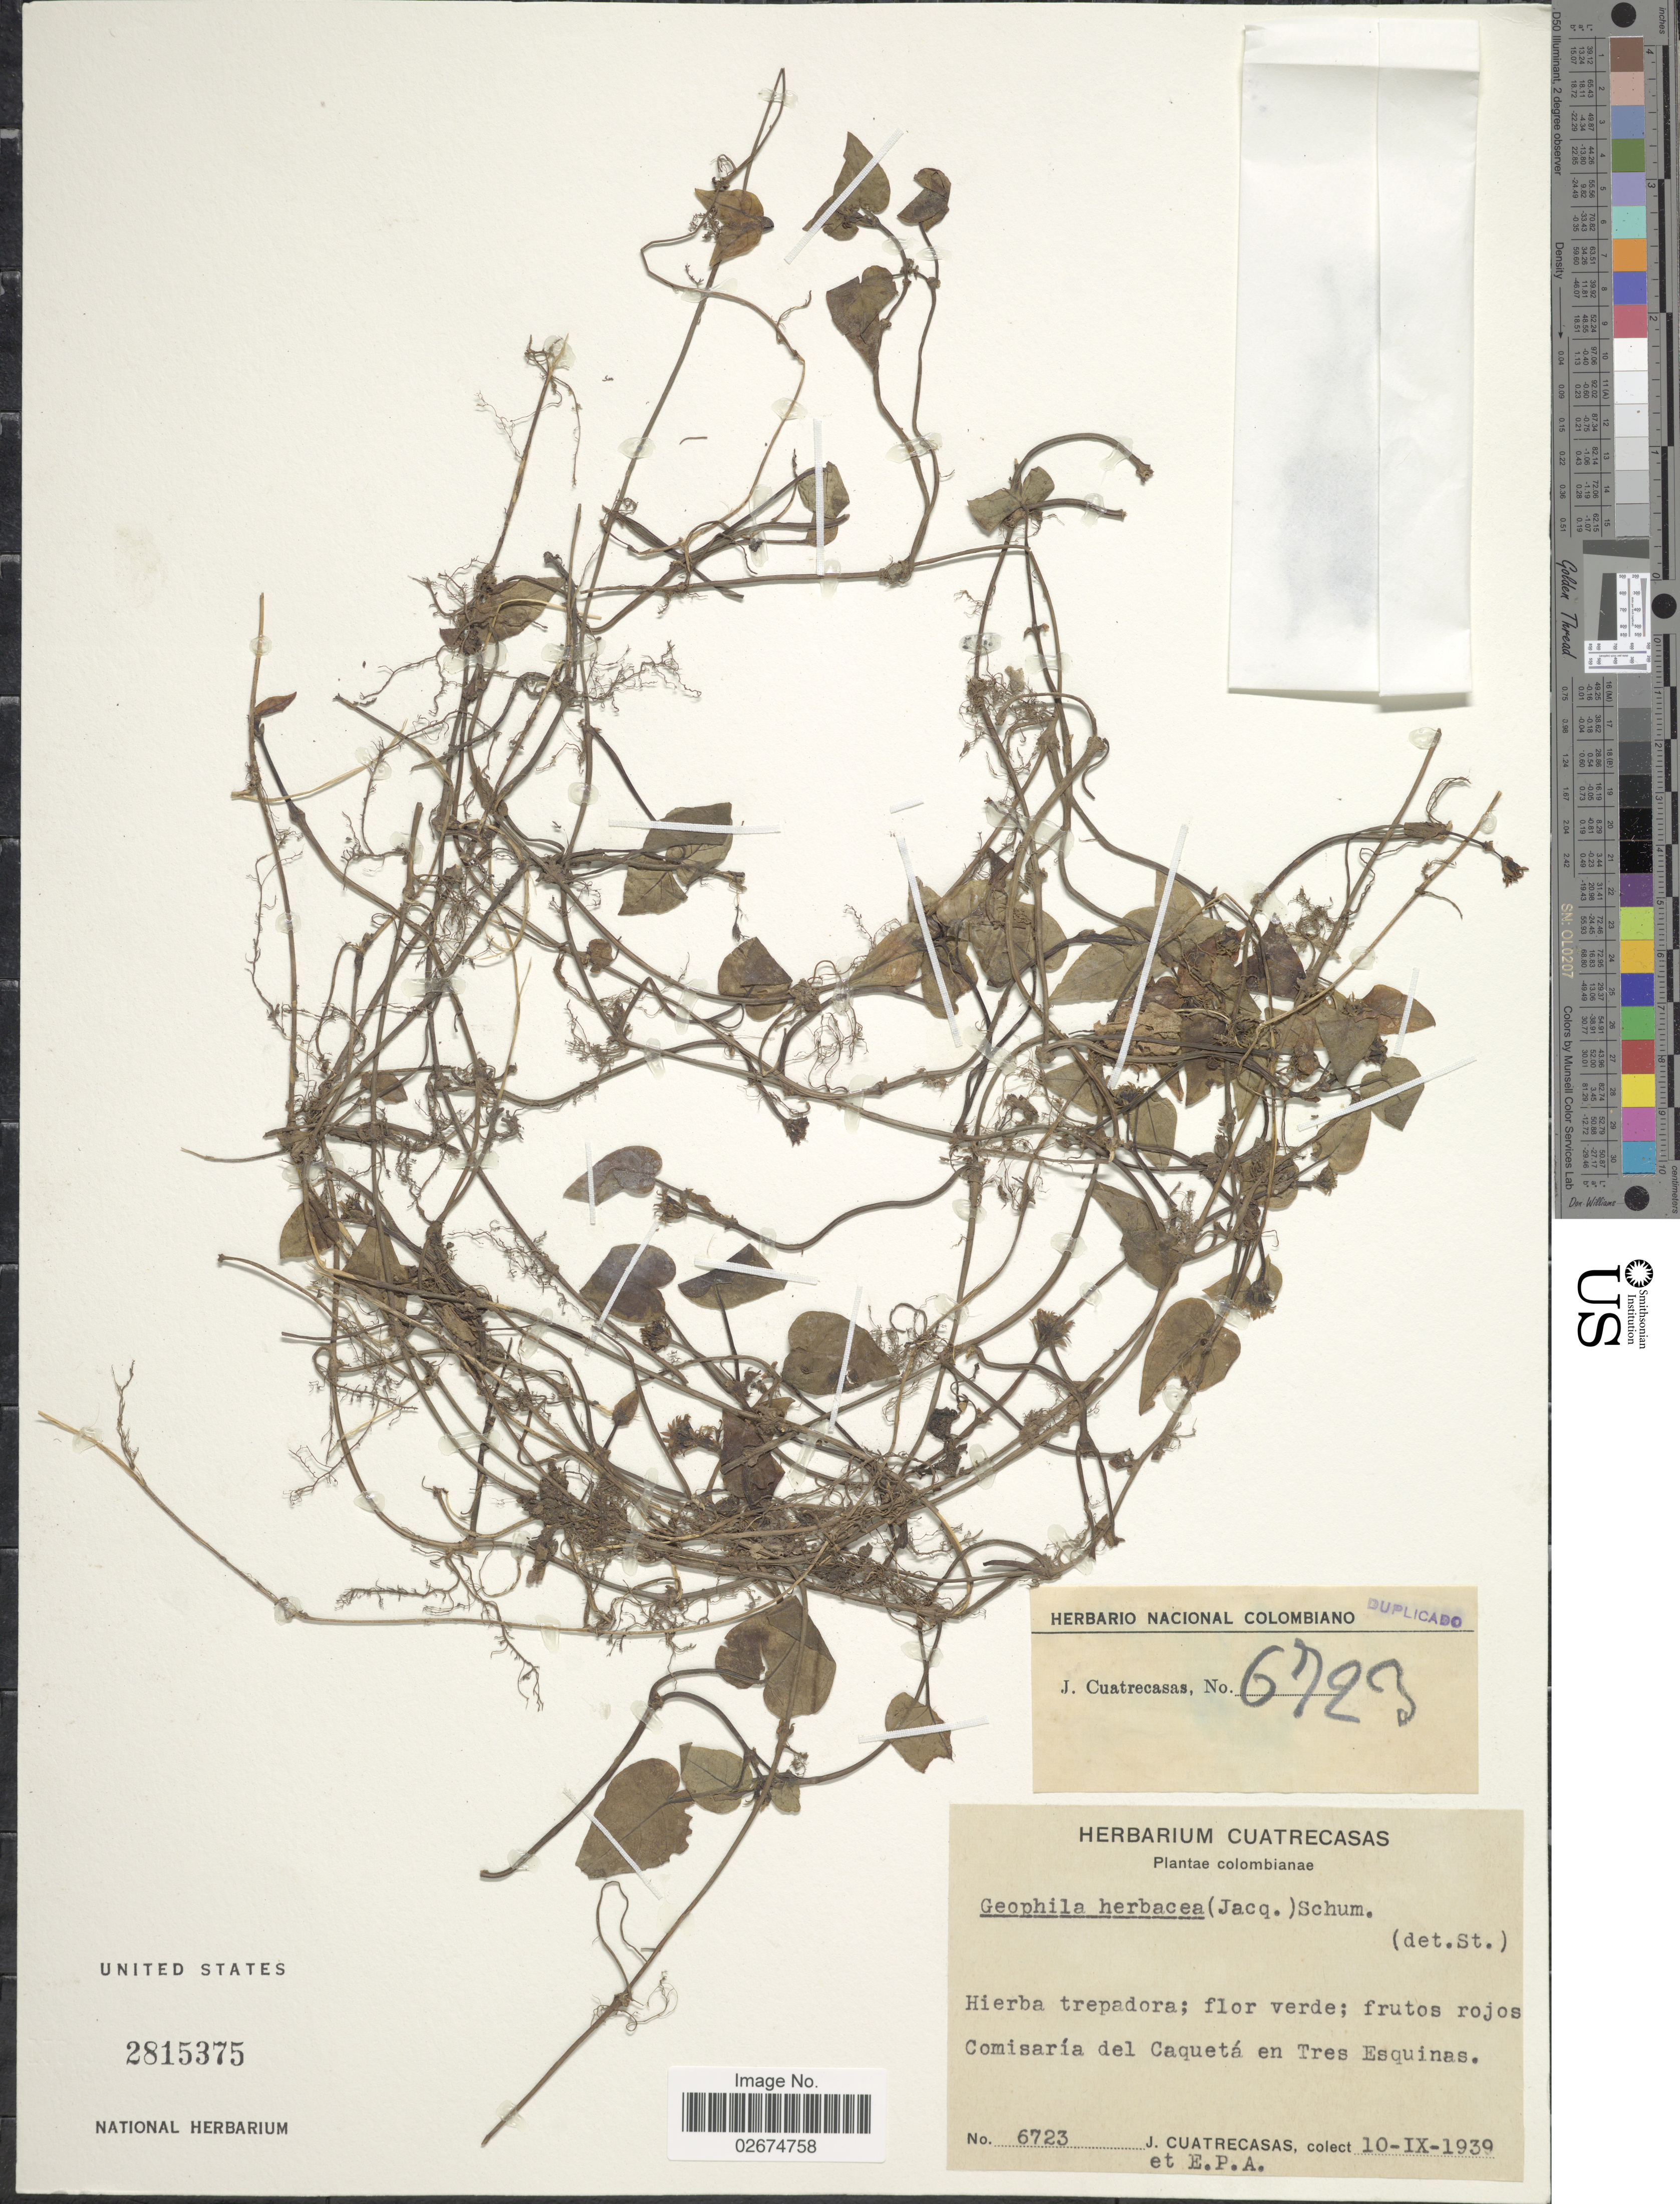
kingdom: Plantae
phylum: Tracheophyta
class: Magnoliopsida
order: Gentianales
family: Rubiaceae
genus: Carinta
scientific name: Carinta repens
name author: (L.) L.B. Sm. & Downs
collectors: J. Cuatrecasas & E. Pérez Arbeláez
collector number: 6723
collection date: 1939-09-10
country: Colombia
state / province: Caquetá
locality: Comisaria del Caqueta en Tres Esquinas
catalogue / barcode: US 2815375